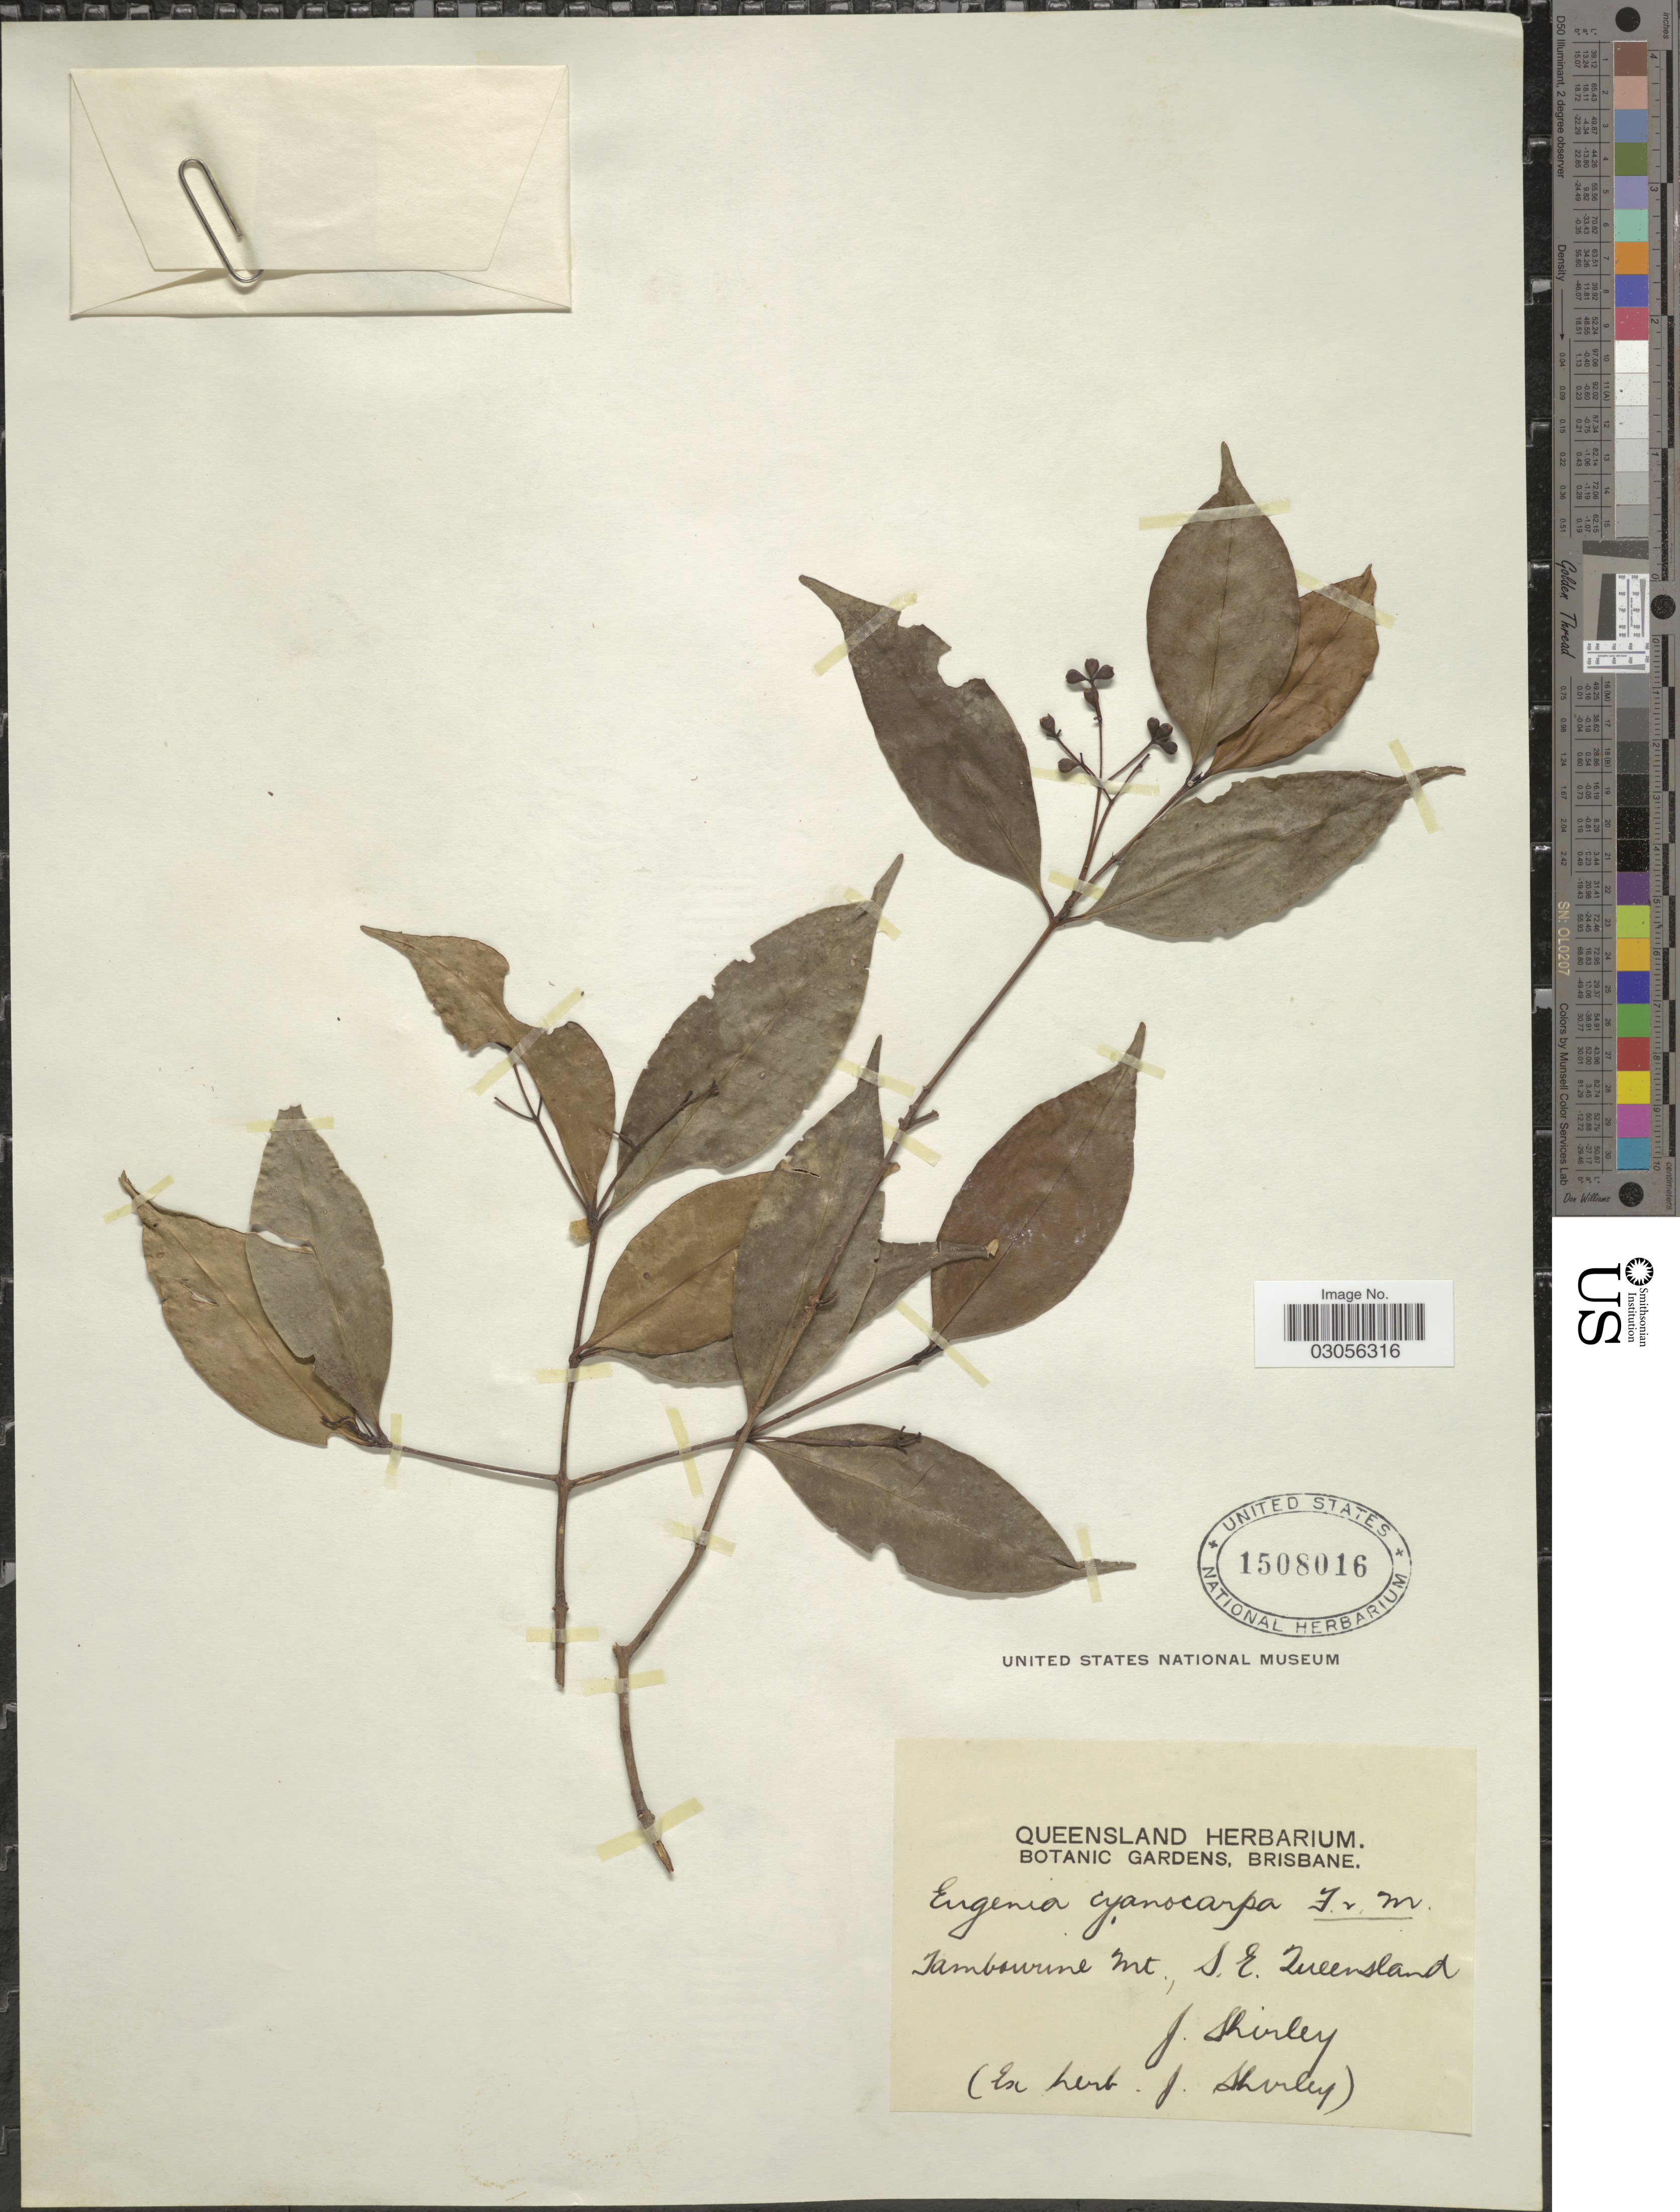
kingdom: Plantae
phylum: Tracheophyta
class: Magnoliopsida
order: Myrtales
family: Myrtaceae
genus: Syzygium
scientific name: Syzygium oleosum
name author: (F. Muell.) B. Hyland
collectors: J. Shirley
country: Australia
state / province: Queensland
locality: Tambourine Mt., S.E. Queensland.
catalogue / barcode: US 1508016